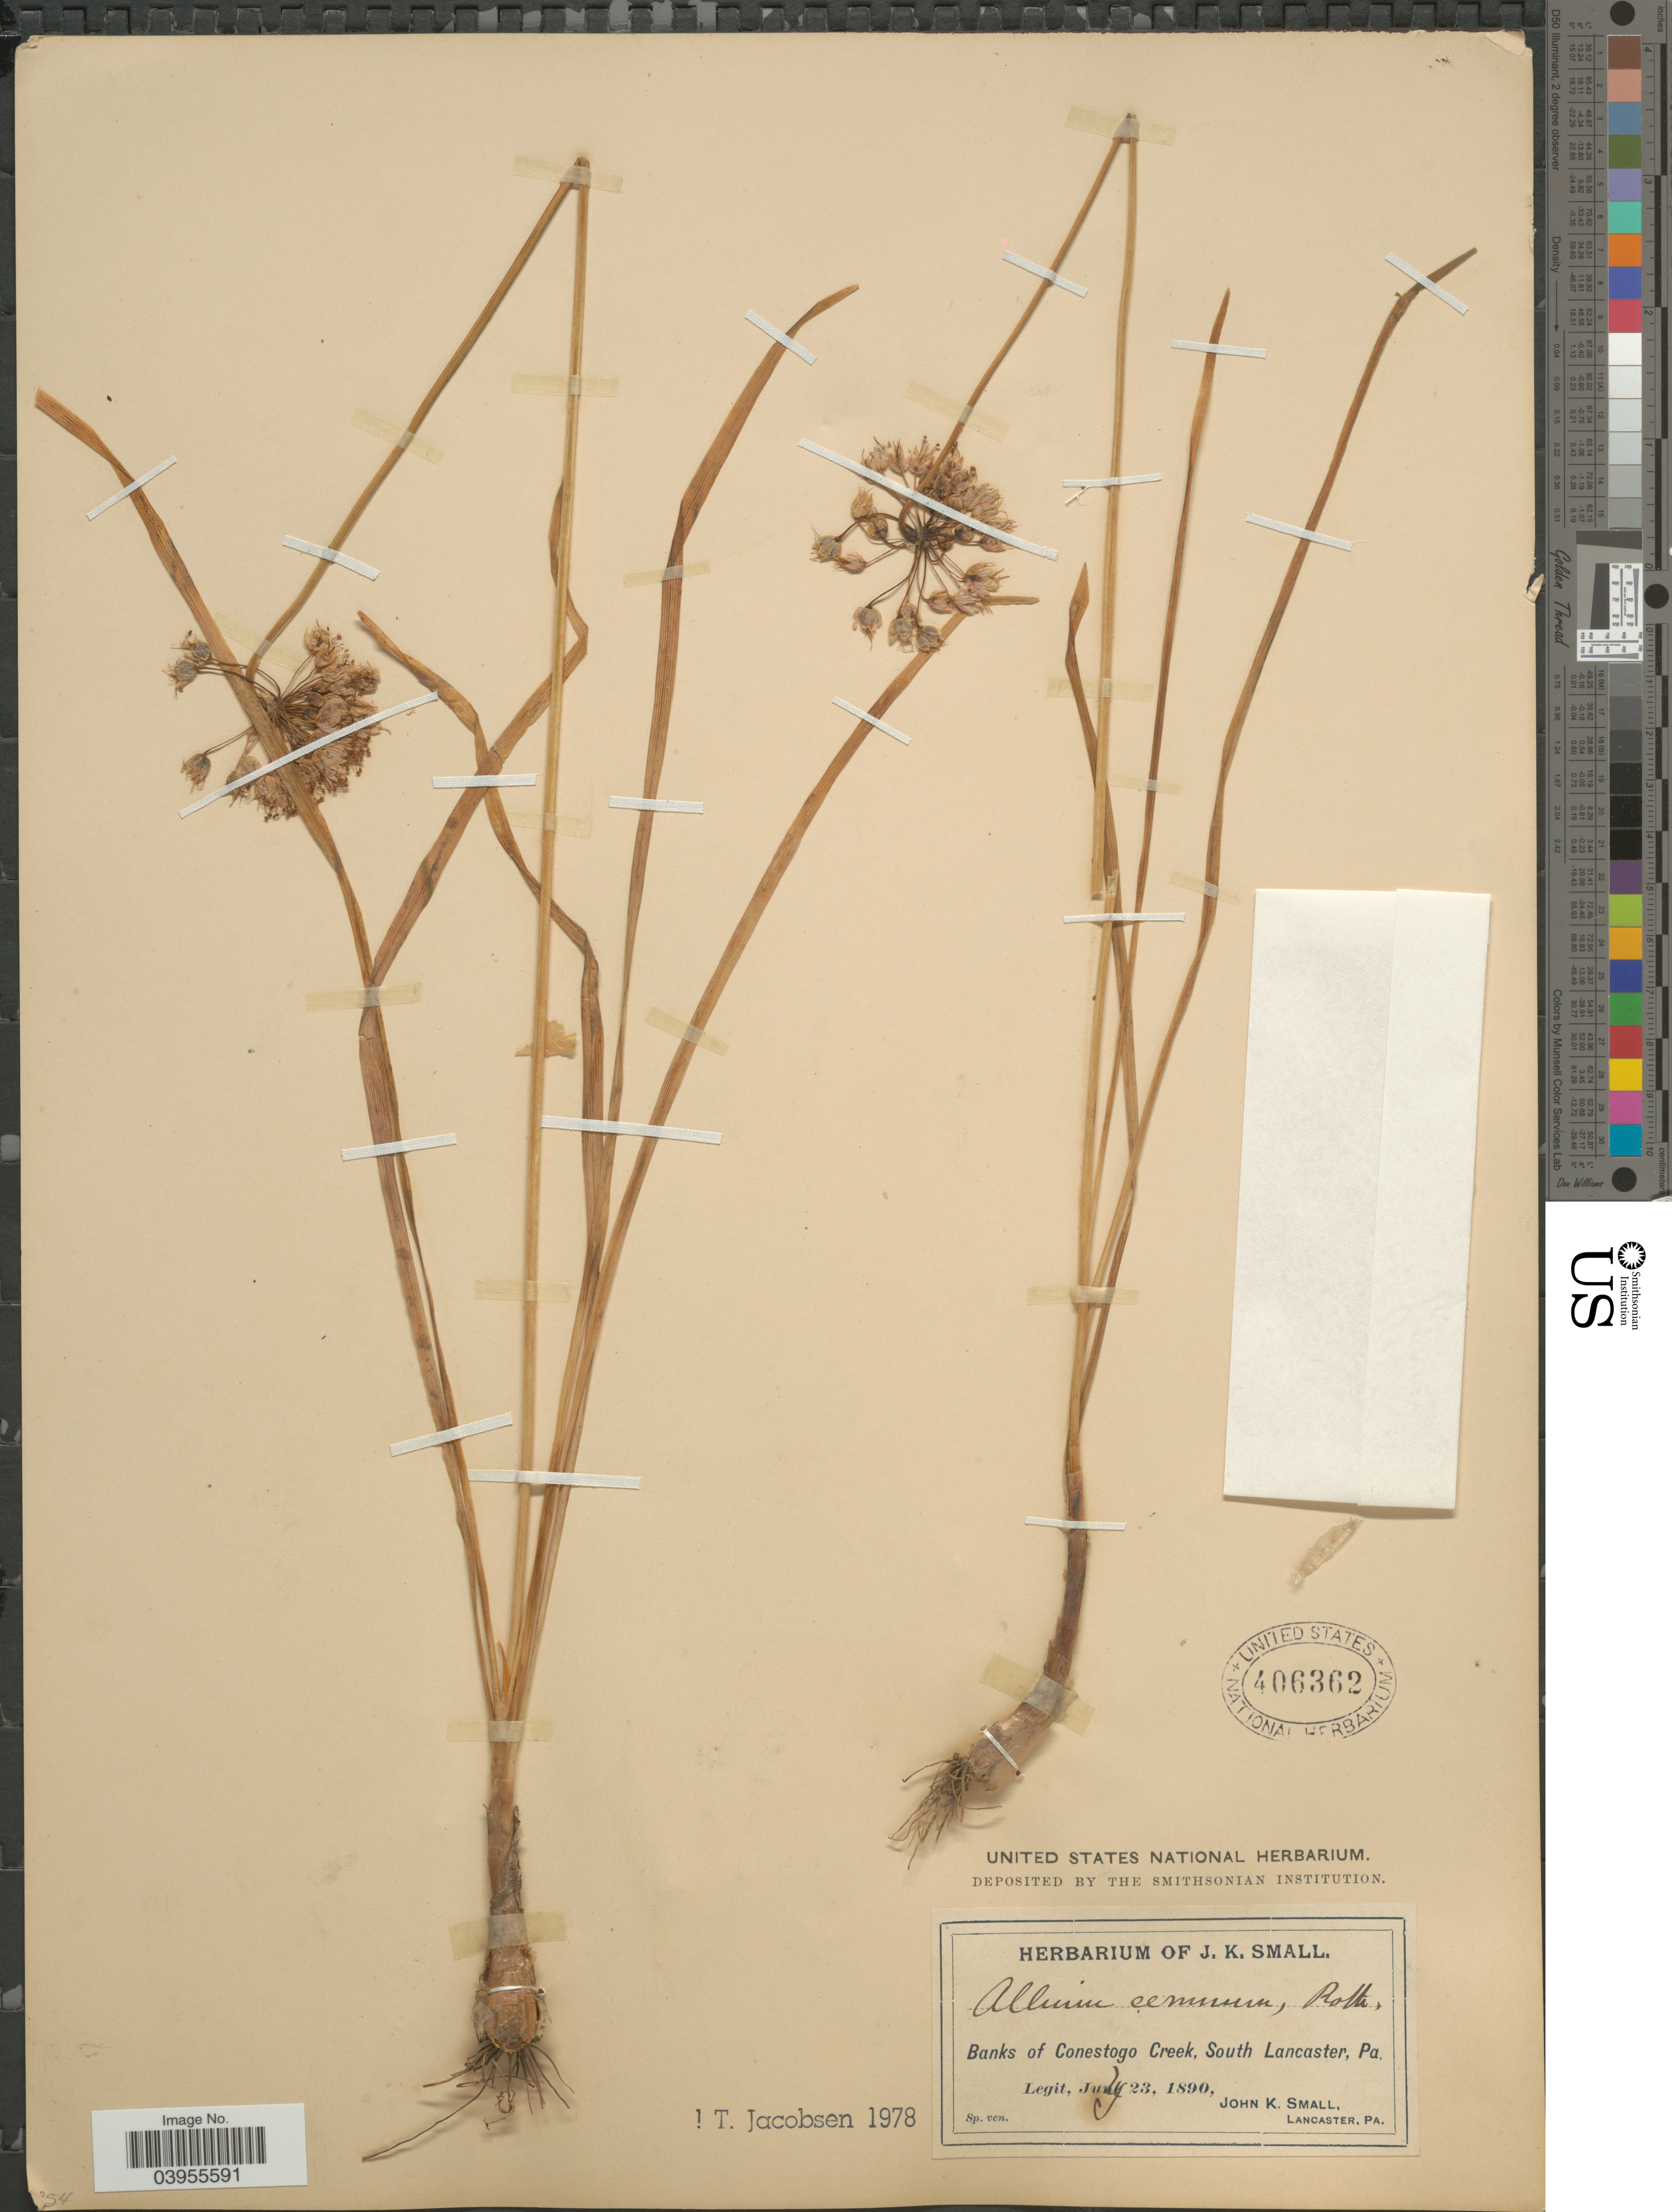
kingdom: Plantae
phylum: Tracheophyta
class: Liliopsida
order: Asparagales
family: Amaryllidaceae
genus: Allium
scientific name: Allium cernuum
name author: Roth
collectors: J. K. Small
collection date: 1890-07-23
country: United States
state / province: Pennsylvania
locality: Banks of Conestogo Creek, South Lancaster.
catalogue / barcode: US 406362